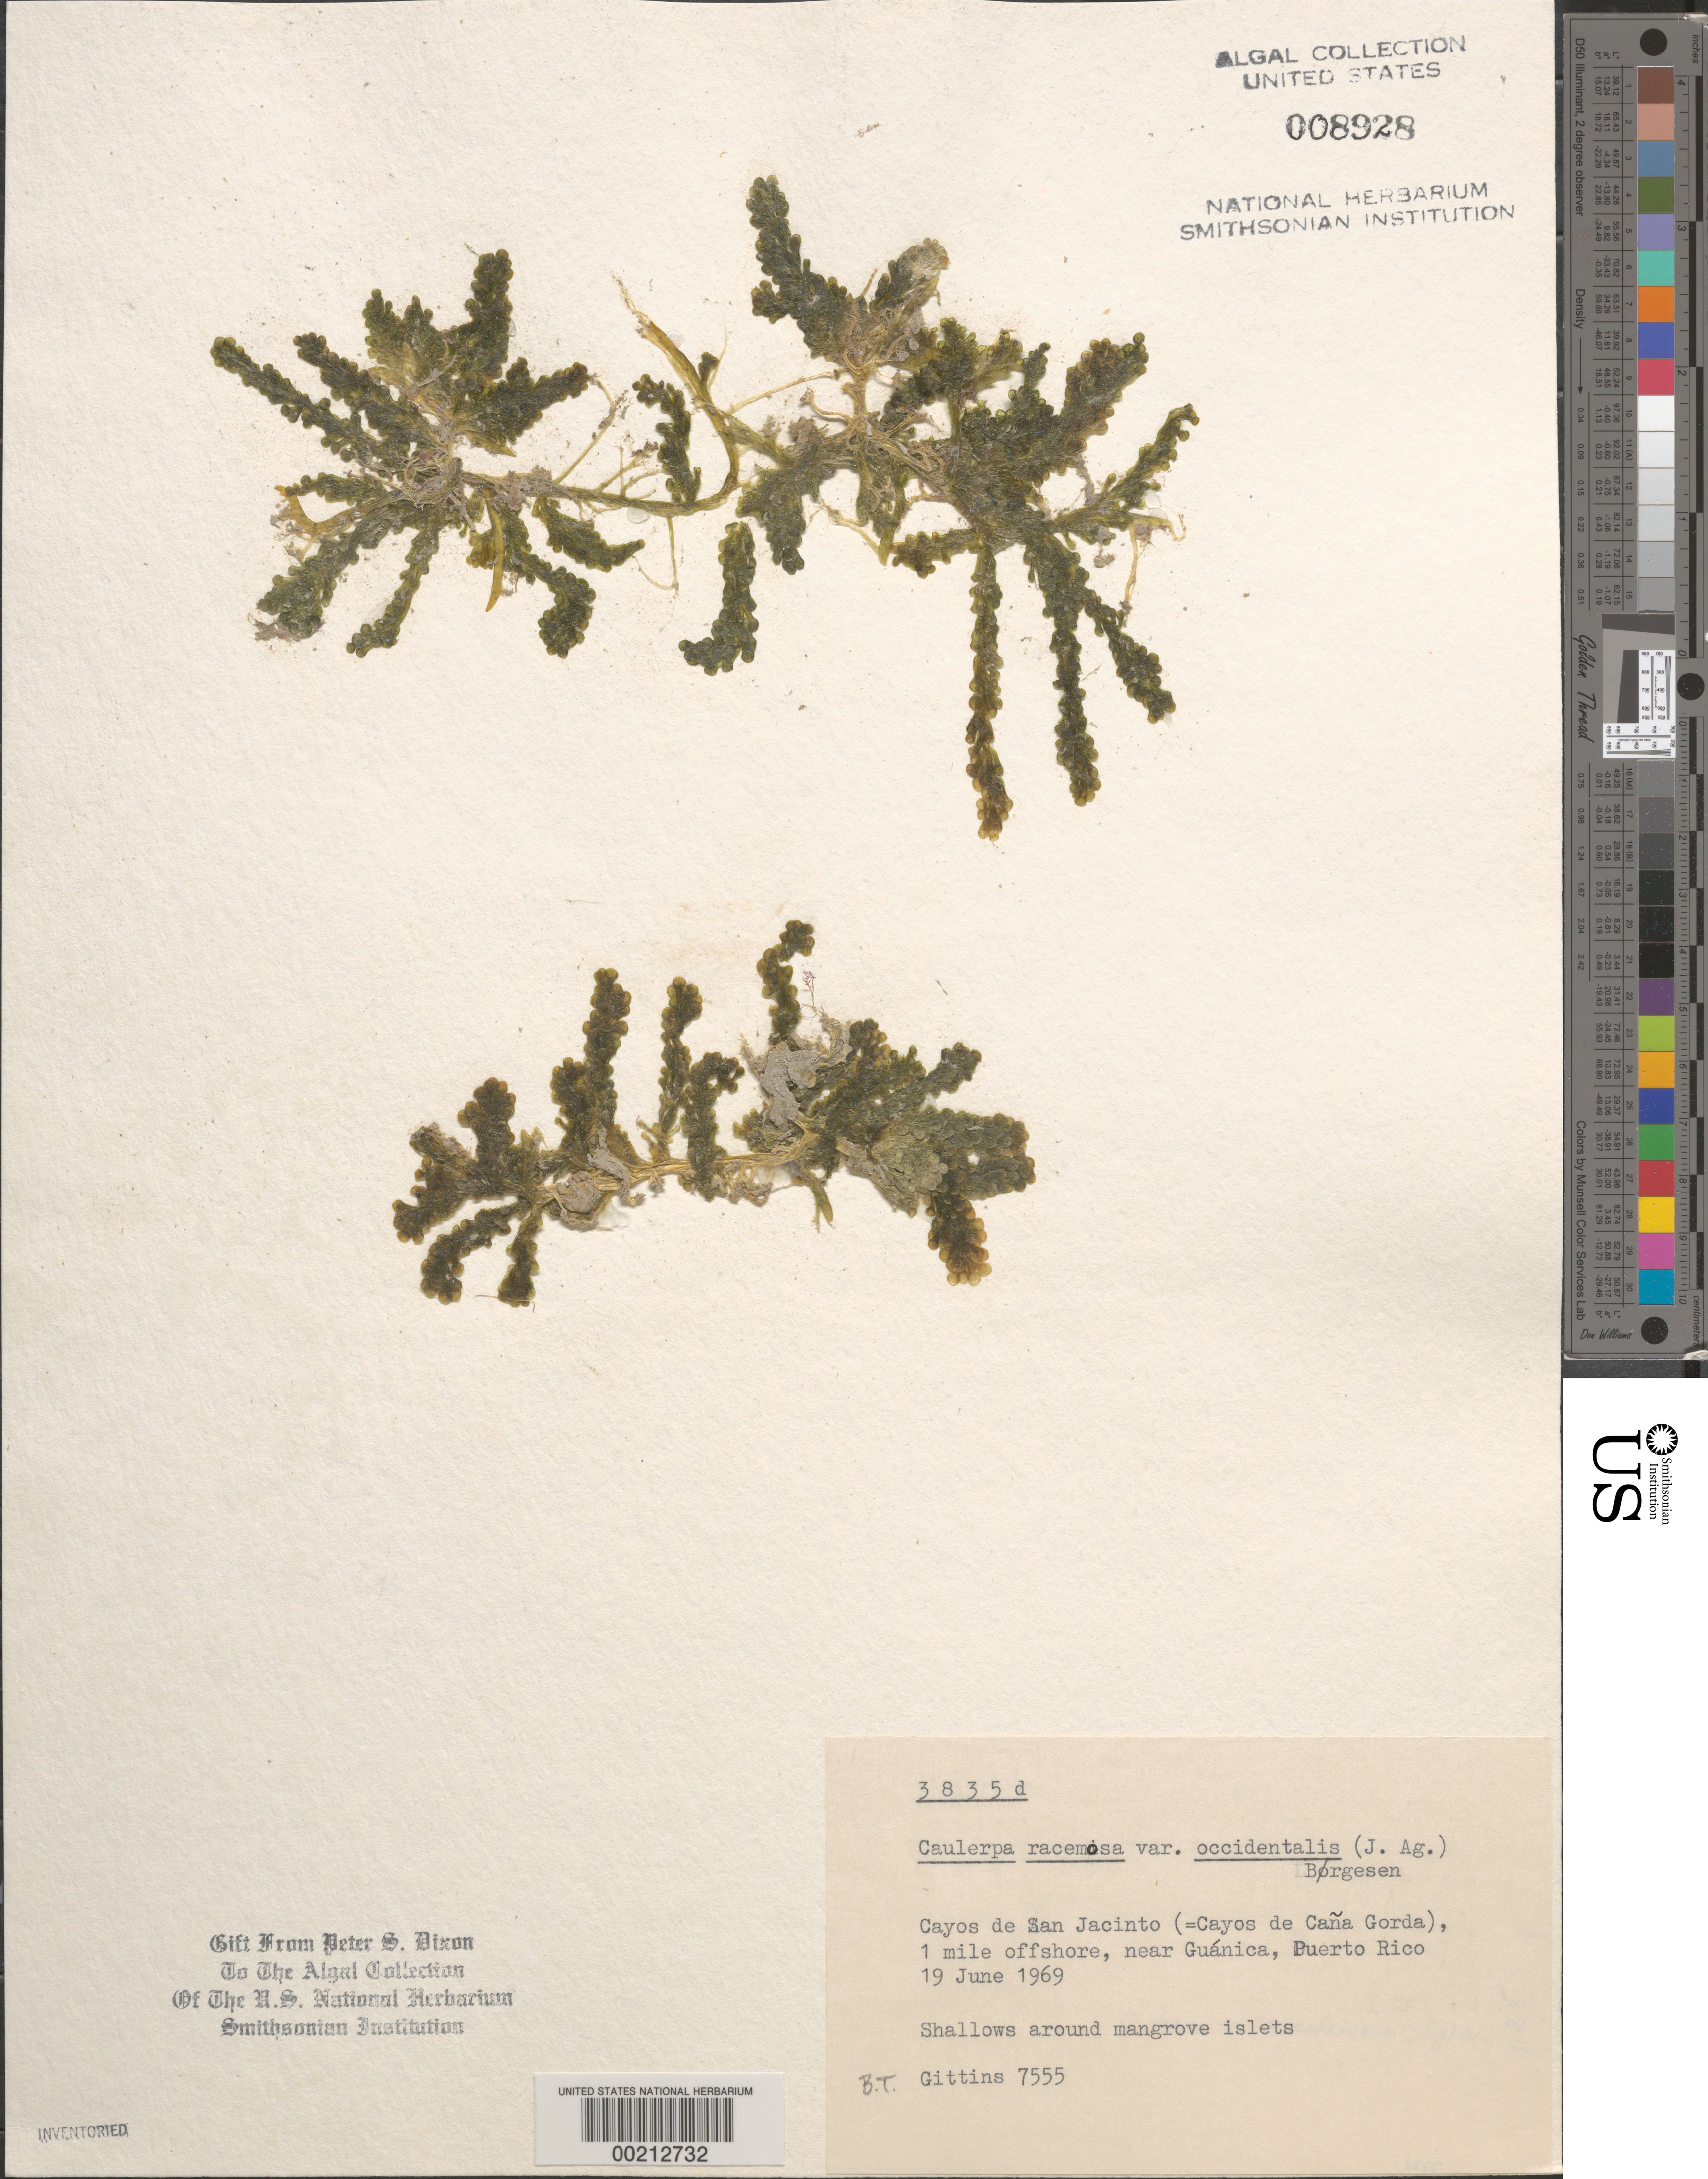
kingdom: Plantae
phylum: Chlorophyta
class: Ulvophyceae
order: Bryopsidales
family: Caulerpaceae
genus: Caulerpa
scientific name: Caulerpa racemosa var. occidentalis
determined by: Dixon, P. S.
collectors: B. Gittins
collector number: BTG 7555 & PSD 3855D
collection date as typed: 19 Jun 1969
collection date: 1969-06-19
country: Puerto Rico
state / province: Guanica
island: Cayos de San Jacinto (Cayos de Cana Gorda)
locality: Near Guanica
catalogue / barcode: US 8928